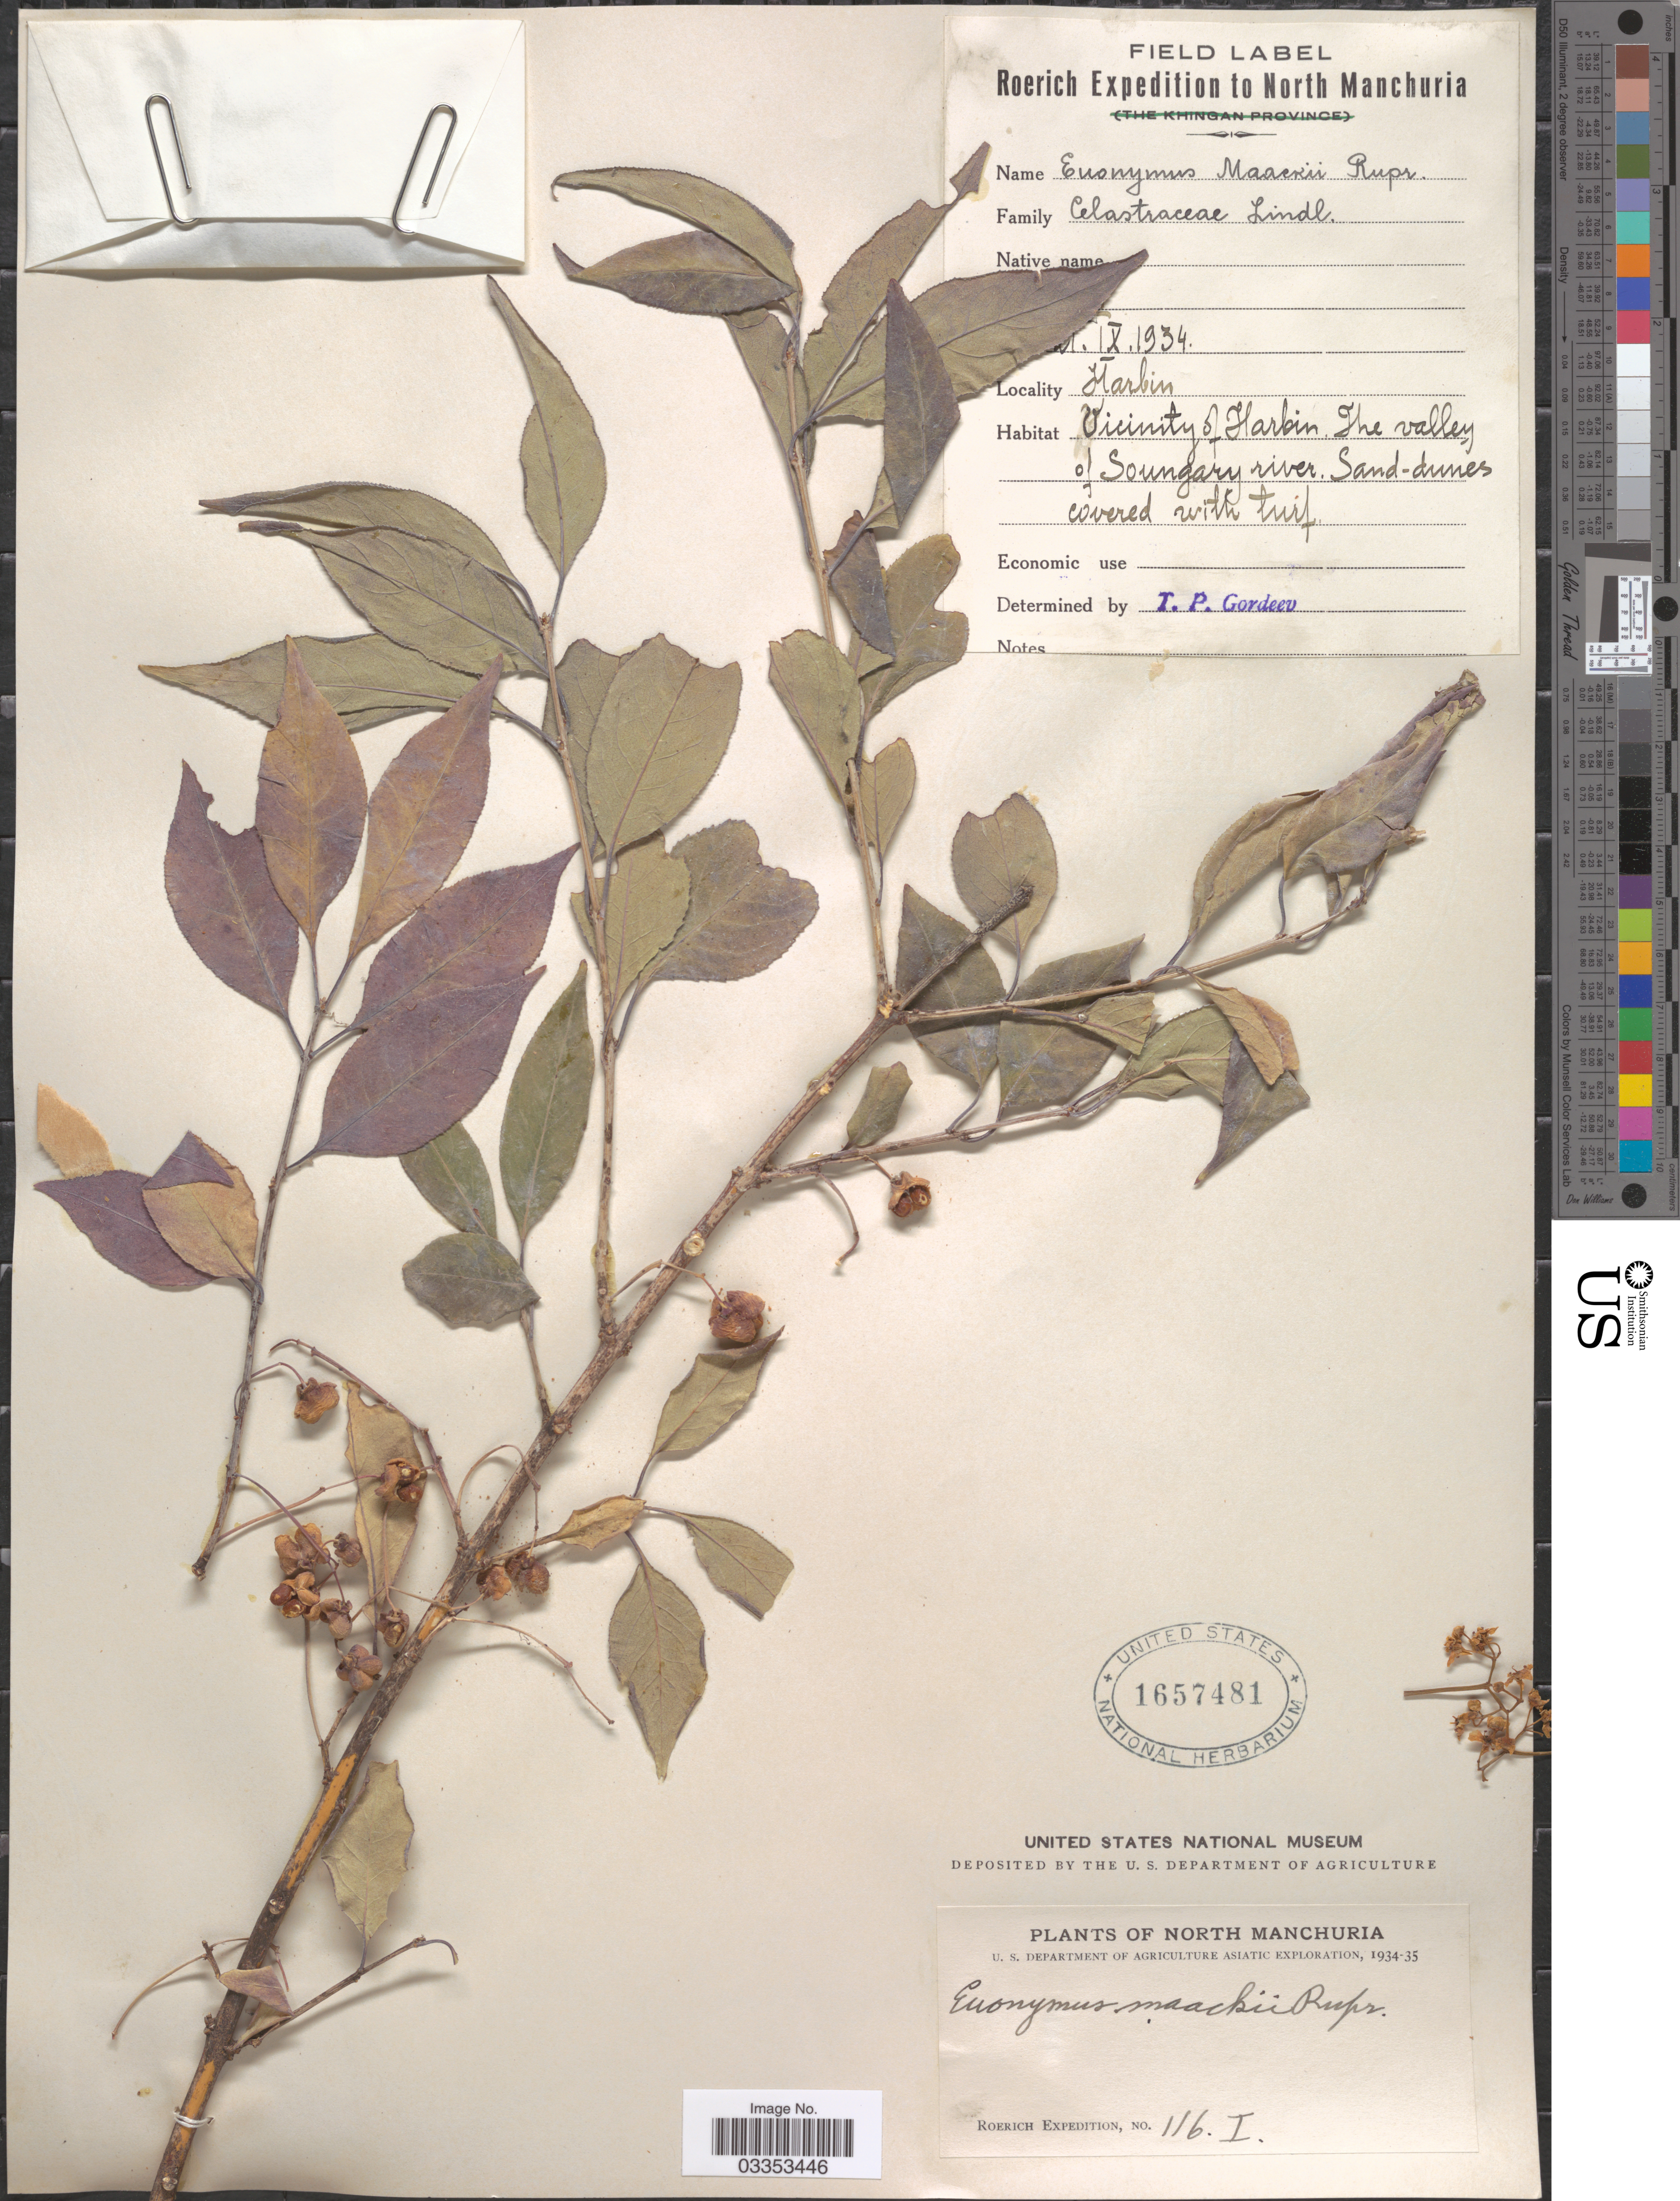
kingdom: Plantae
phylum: Tracheophyta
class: Magnoliopsida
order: Celastrales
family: Celastraceae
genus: Euonymus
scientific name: Euonymus maackii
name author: Rupr.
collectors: Roerich Expedition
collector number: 116 I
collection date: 1934-06/1934-09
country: China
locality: North Manchuria. Vicinity of Harbin. The valley of Soungary river.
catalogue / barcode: US 1657481